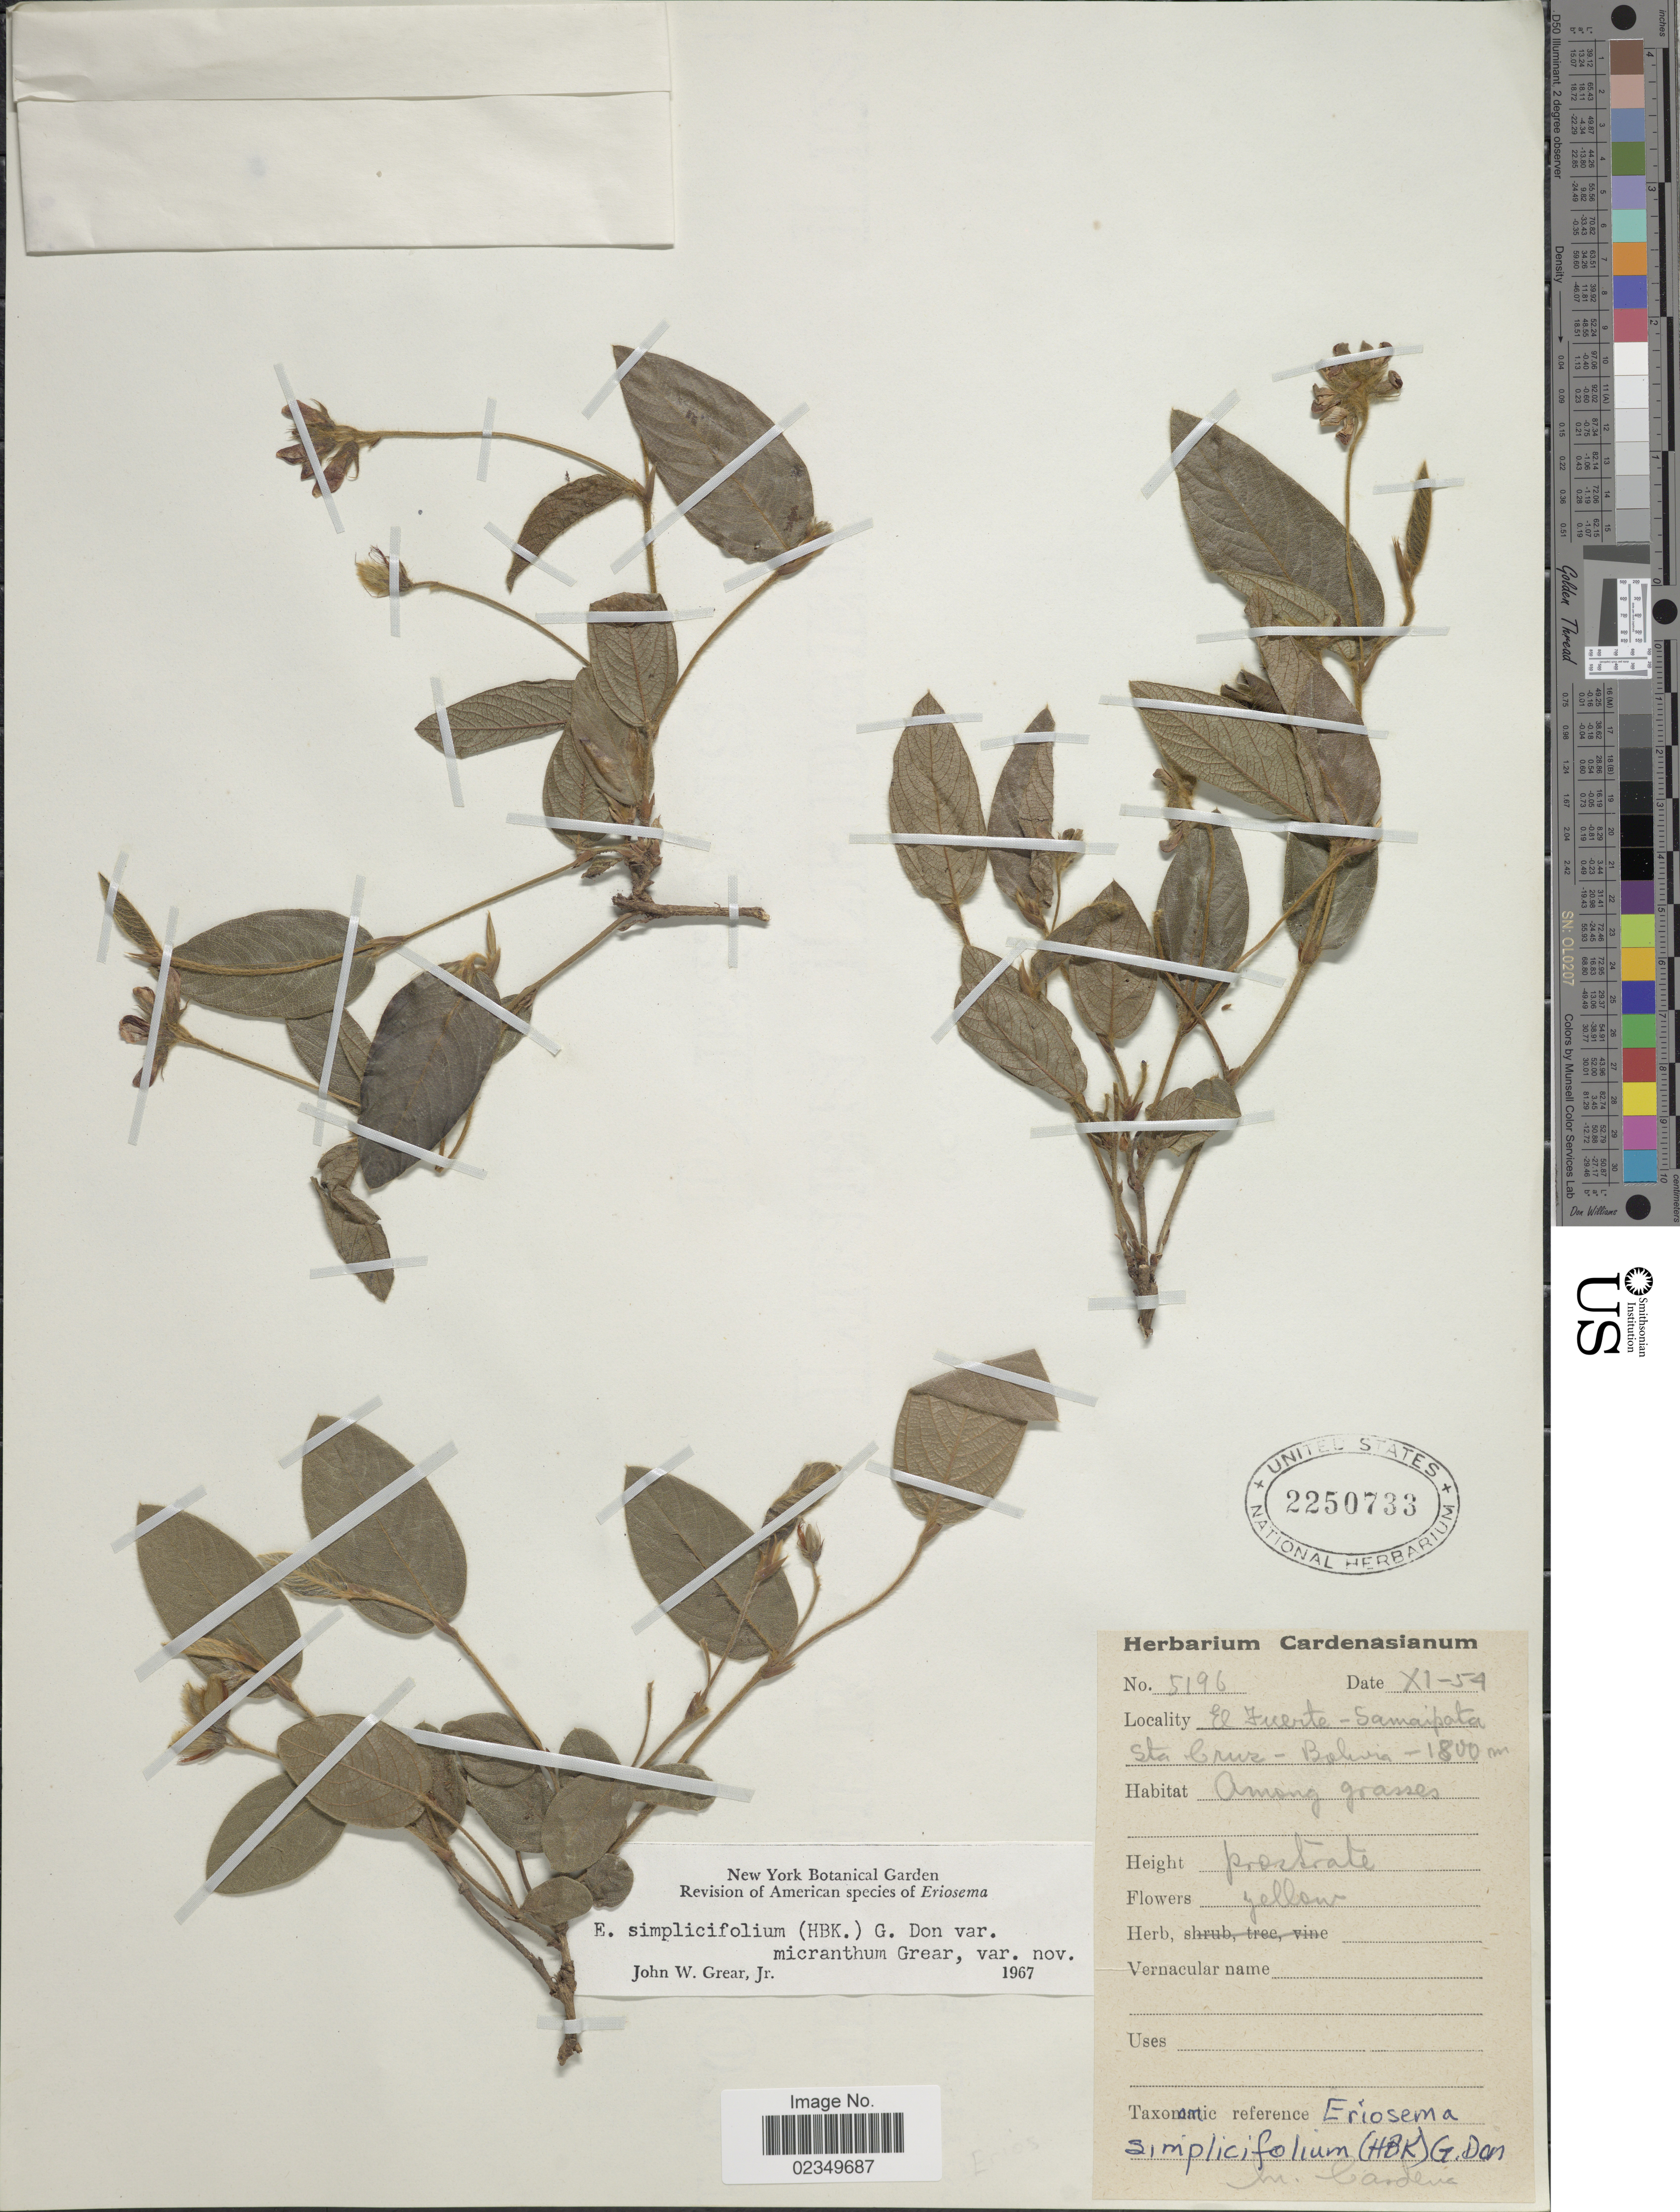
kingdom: Plantae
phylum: Tracheophyta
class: Magnoliopsida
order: Fabales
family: Fabaceae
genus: Eriosema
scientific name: Eriosema simplicifolium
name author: (Kunth) G. Don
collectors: M. Cárdenas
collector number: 5196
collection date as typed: Transcribed d/m/y: /11/54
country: Bolivia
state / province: Santa Cruz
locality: El Fuerte, Samaipata, Sta. Cruz., Bolivia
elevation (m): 1800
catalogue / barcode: US 2250733